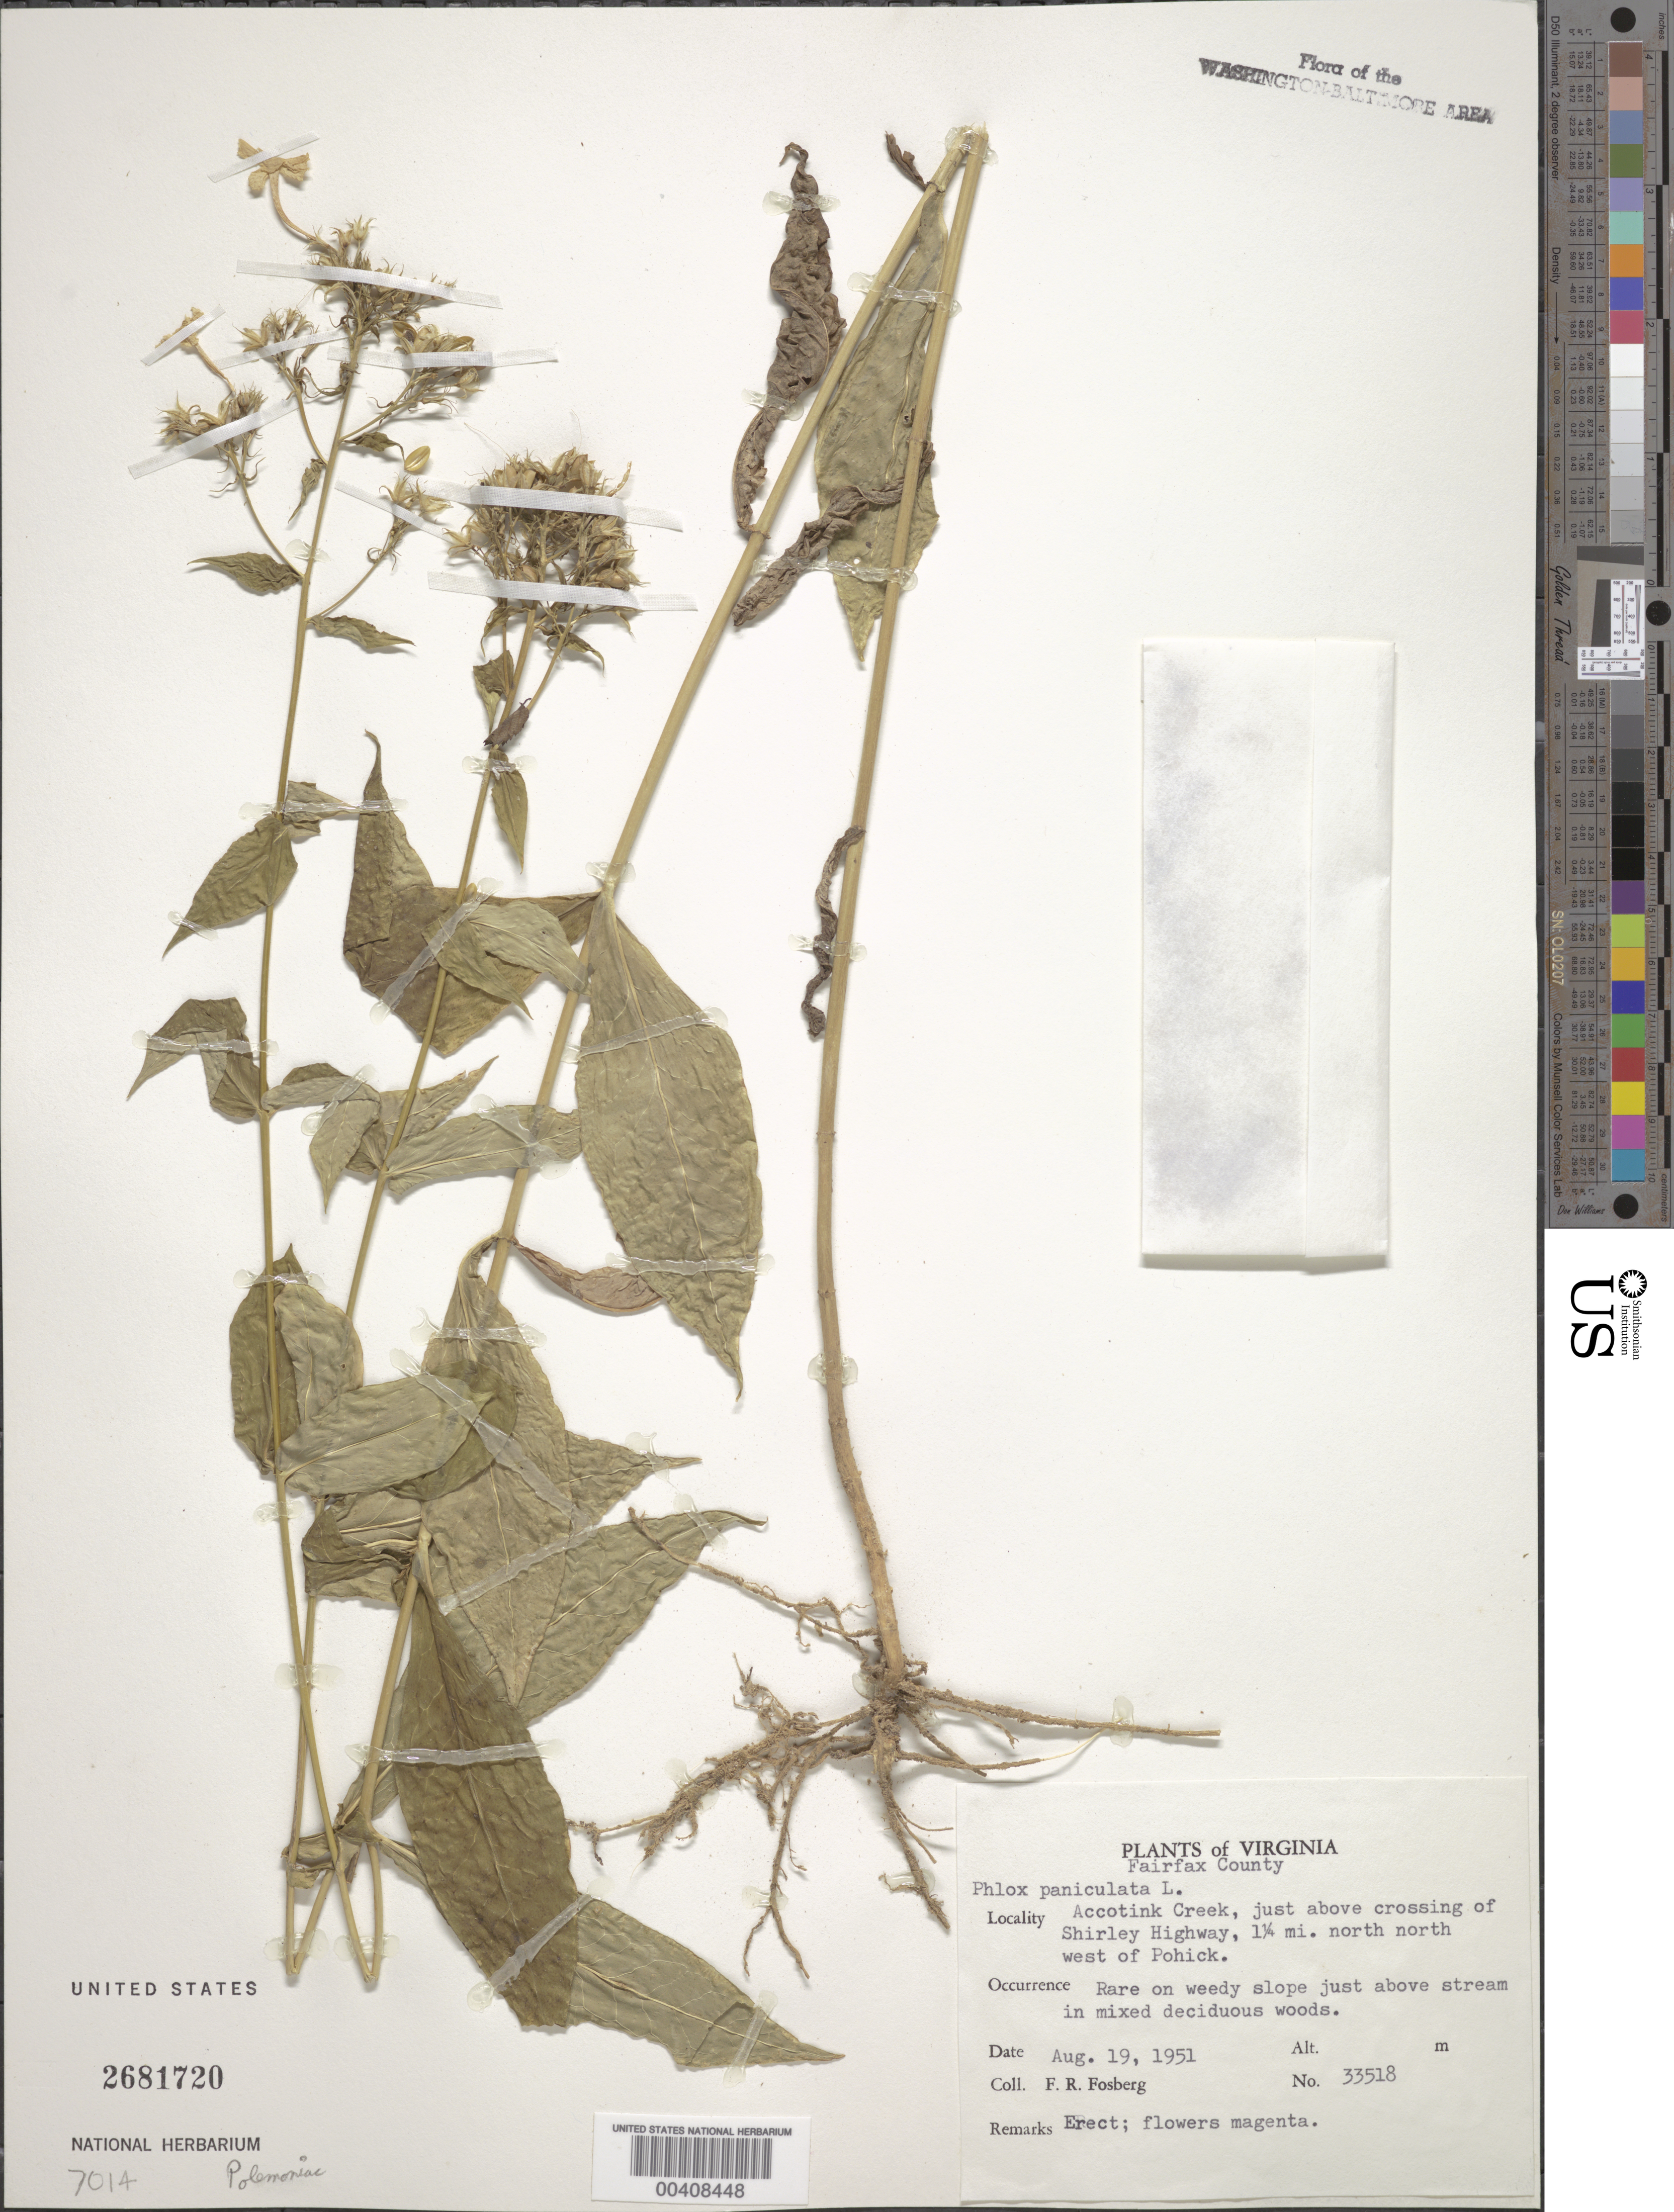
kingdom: Plantae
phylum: Tracheophyta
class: Magnoliopsida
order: Ericales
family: Polemoniaceae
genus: Phlox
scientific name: Phlox paniculata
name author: L.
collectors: F. R. Fosberg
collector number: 33518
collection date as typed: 19 Aug 1951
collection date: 1951-08-19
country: United States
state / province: Virginia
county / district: Fairfax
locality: NW of Pohick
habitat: Just above stream in mixed deciduous woods, weedy slope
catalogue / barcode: US 2681720